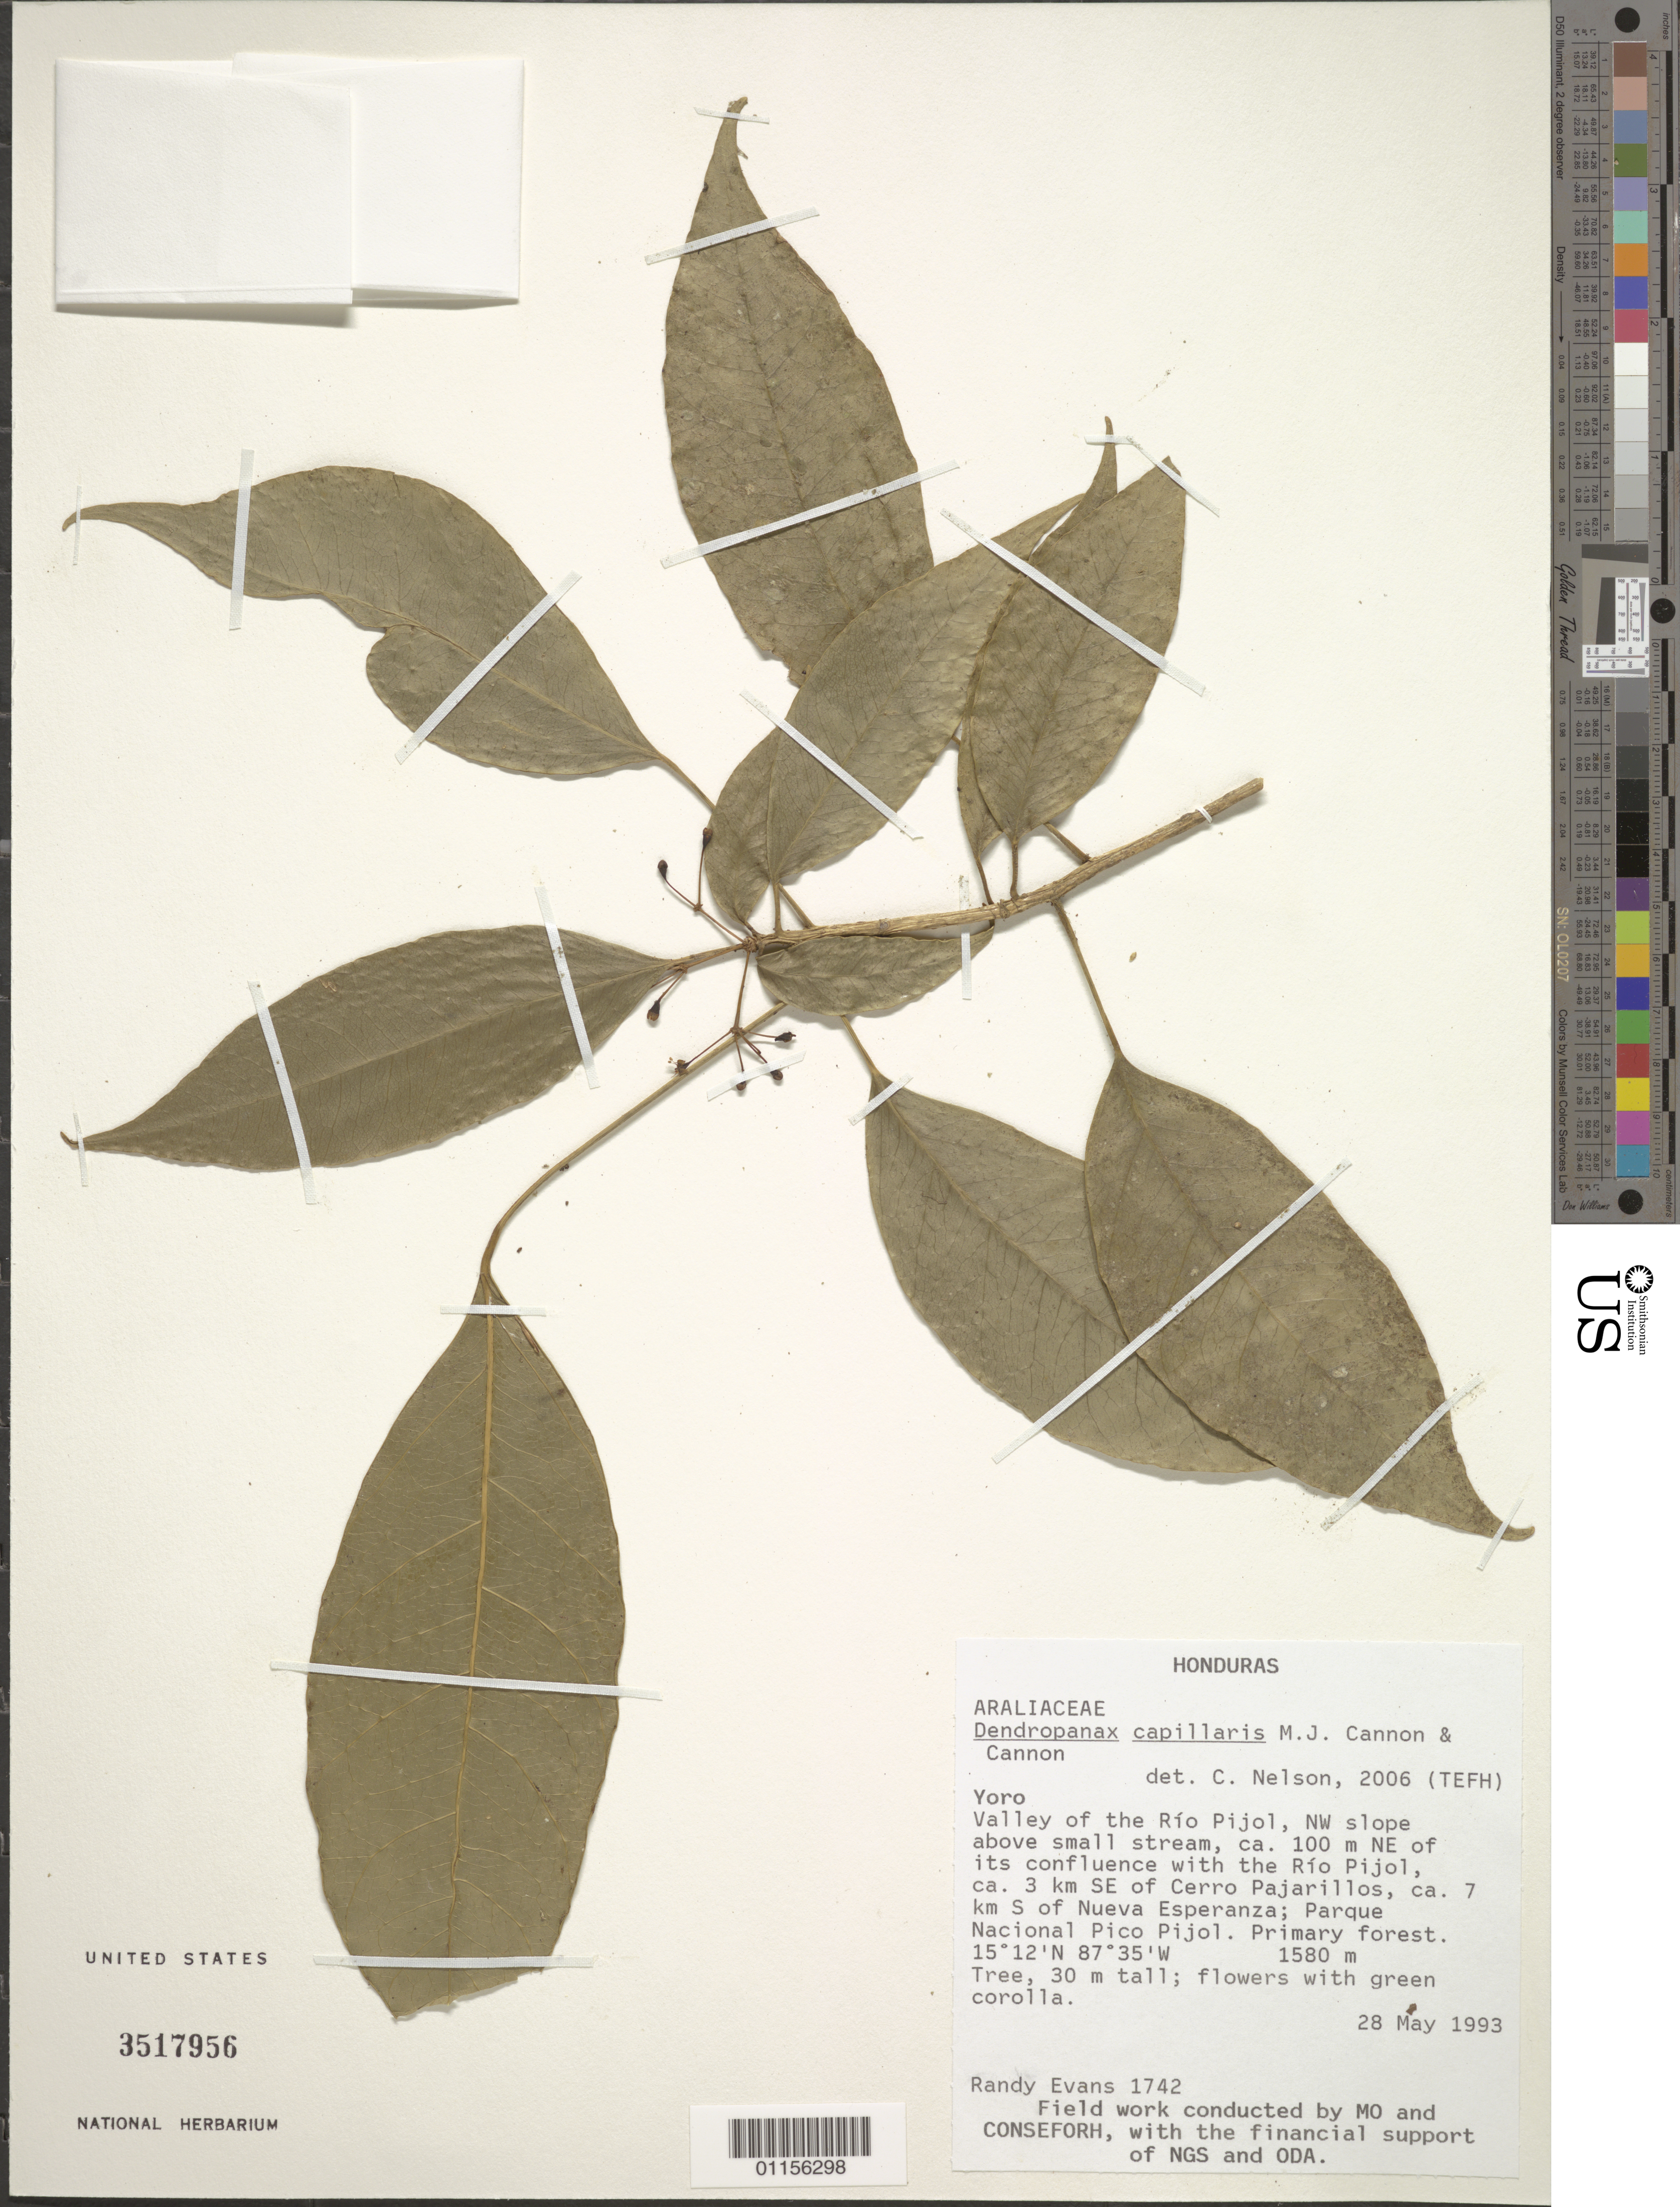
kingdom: Plantae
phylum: Tracheophyta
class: Magnoliopsida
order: Apiales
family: Araliaceae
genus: Dendropanax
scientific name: Dendropanax capillaris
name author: M.J. Cannon & Cannon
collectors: R. Evans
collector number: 1742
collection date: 1993-05-28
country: Honduras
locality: Valley of the Rio Pijol, NW slope above small stream, 100 m NE of its confluence with the Rio Pijol, ca 3 km SE of Cerro Pajarillos, ca 7 km S of Nueva Esperanza; Parque Nacional Pico Pijol.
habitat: Primary forest. Tree.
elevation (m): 1580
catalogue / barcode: US 3517956